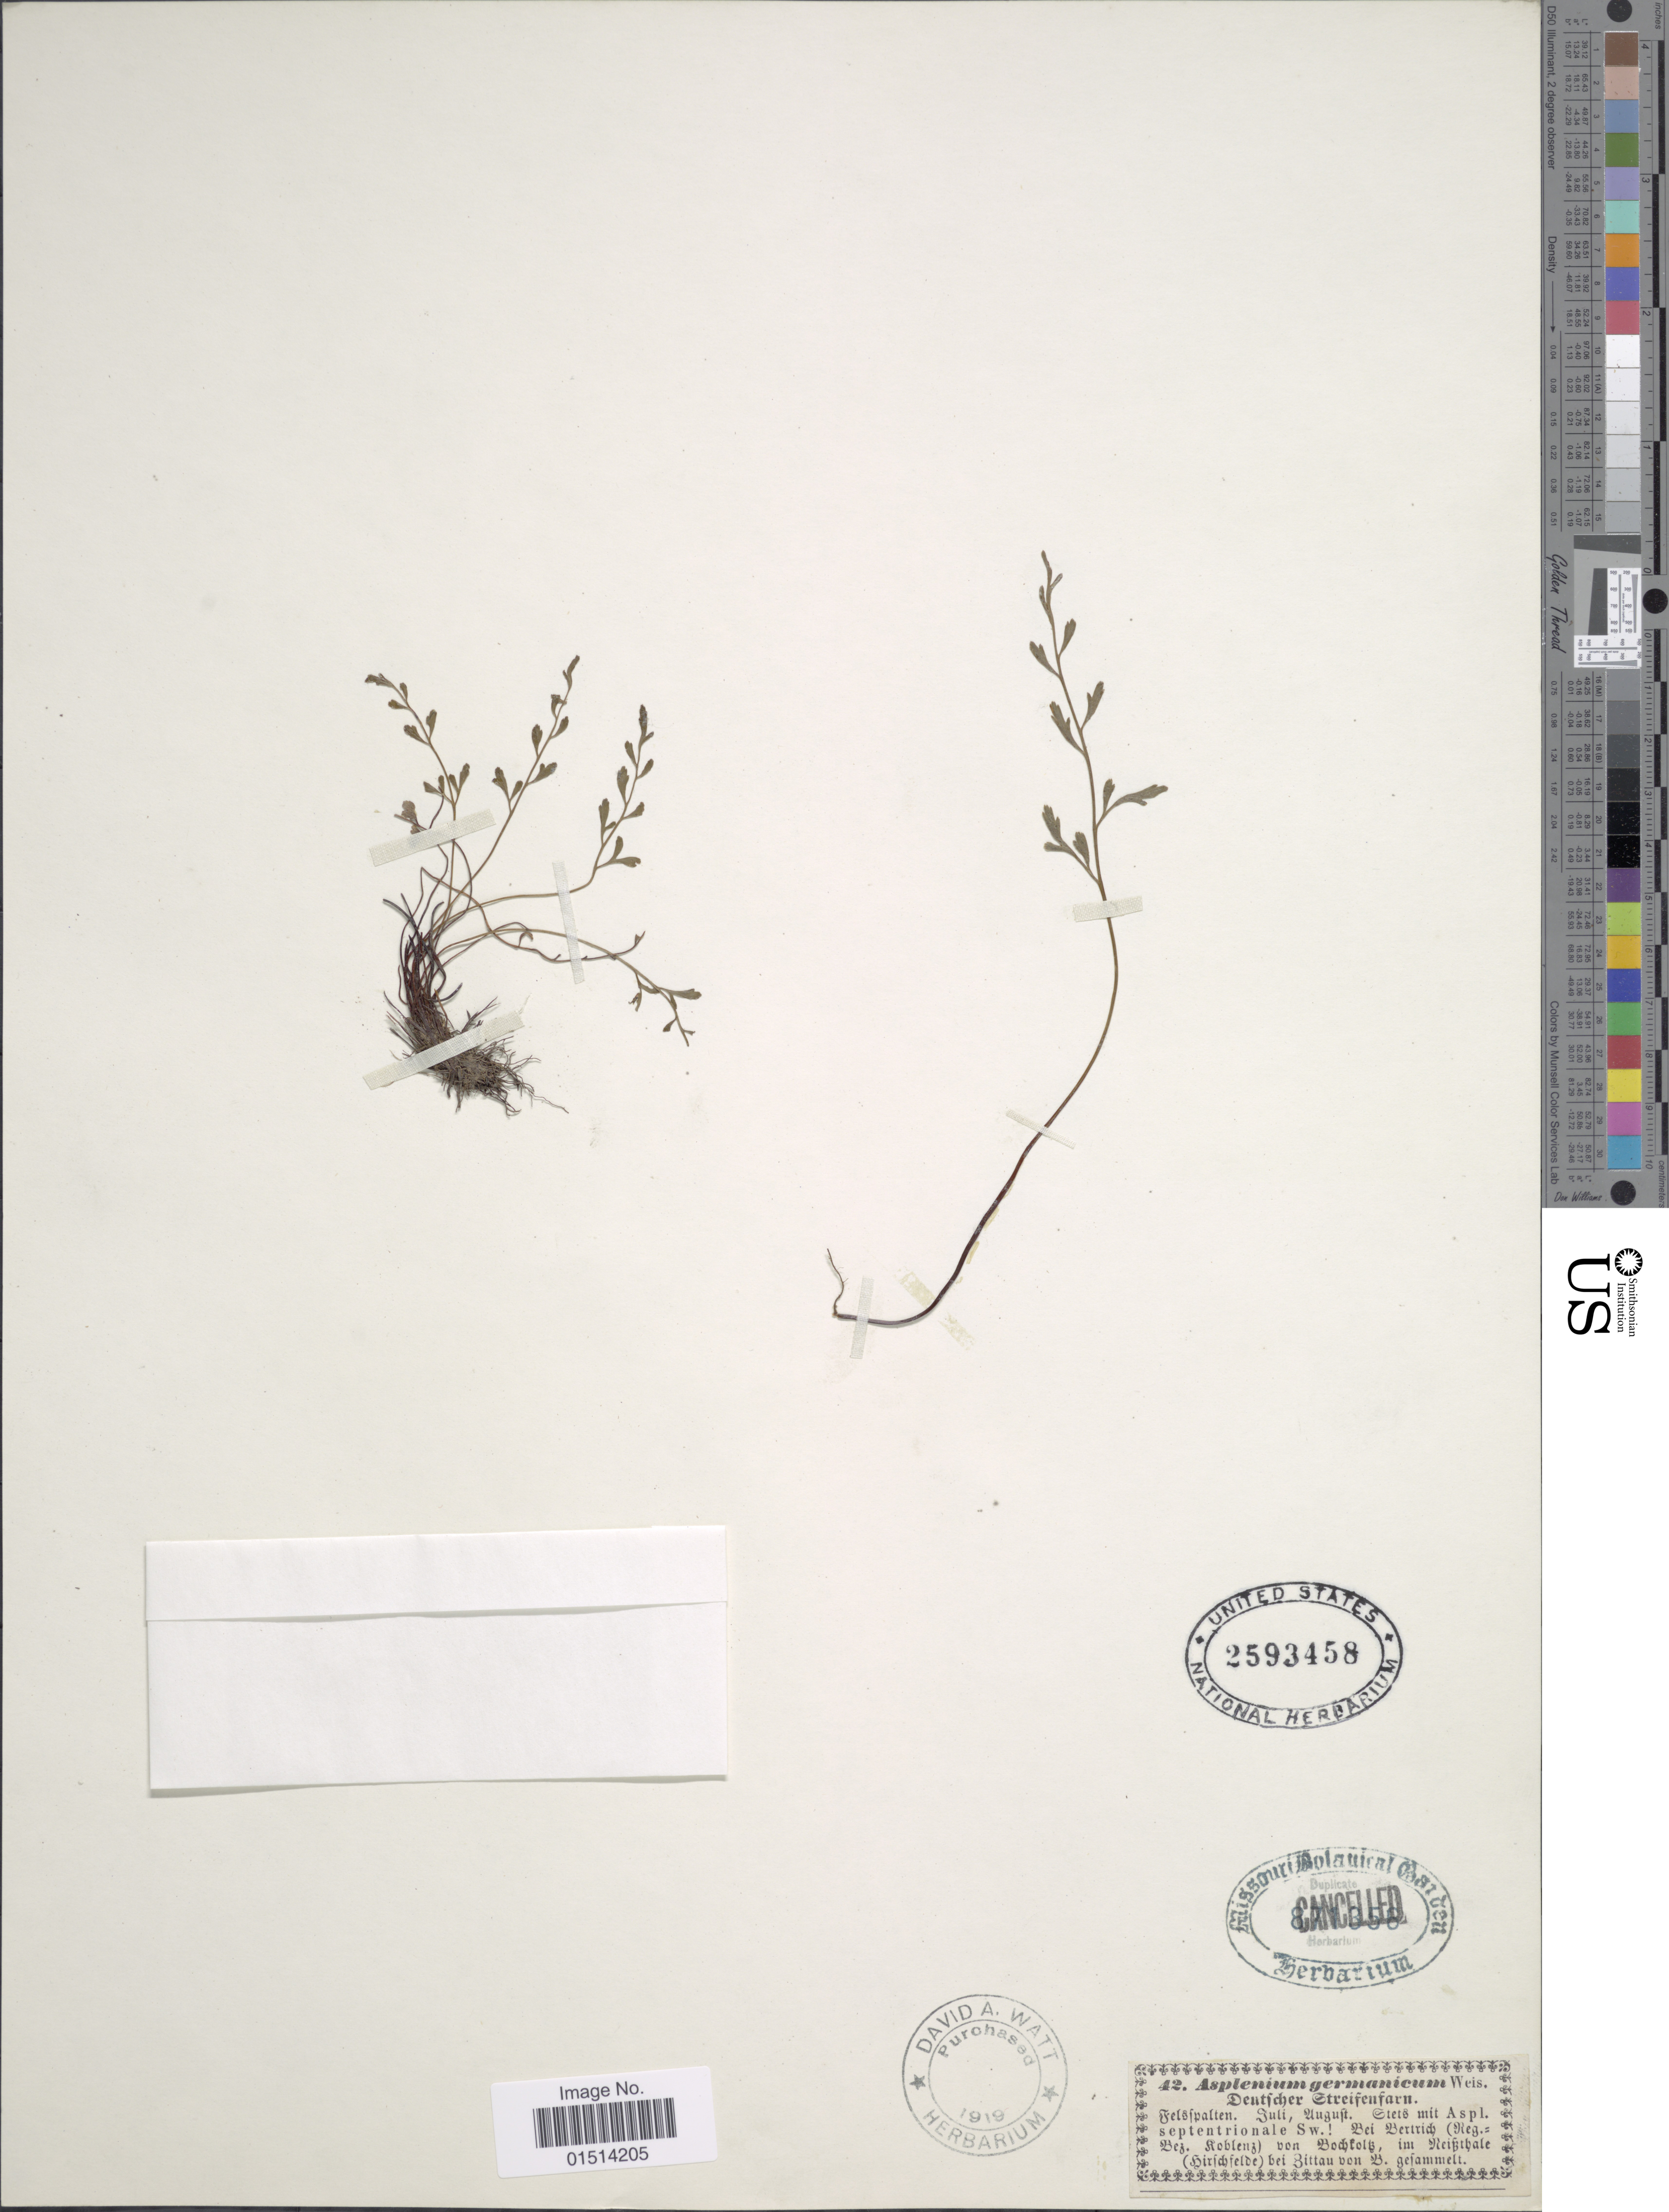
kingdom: Plantae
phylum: Tracheophyta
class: Polypodiopsida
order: Polypodiales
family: Aspleniaceae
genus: Asplenium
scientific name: Asplenium septentrionale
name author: (L.) Hoffm.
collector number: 42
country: Germany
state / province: Rhineland-Palatinate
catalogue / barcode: US 2593458